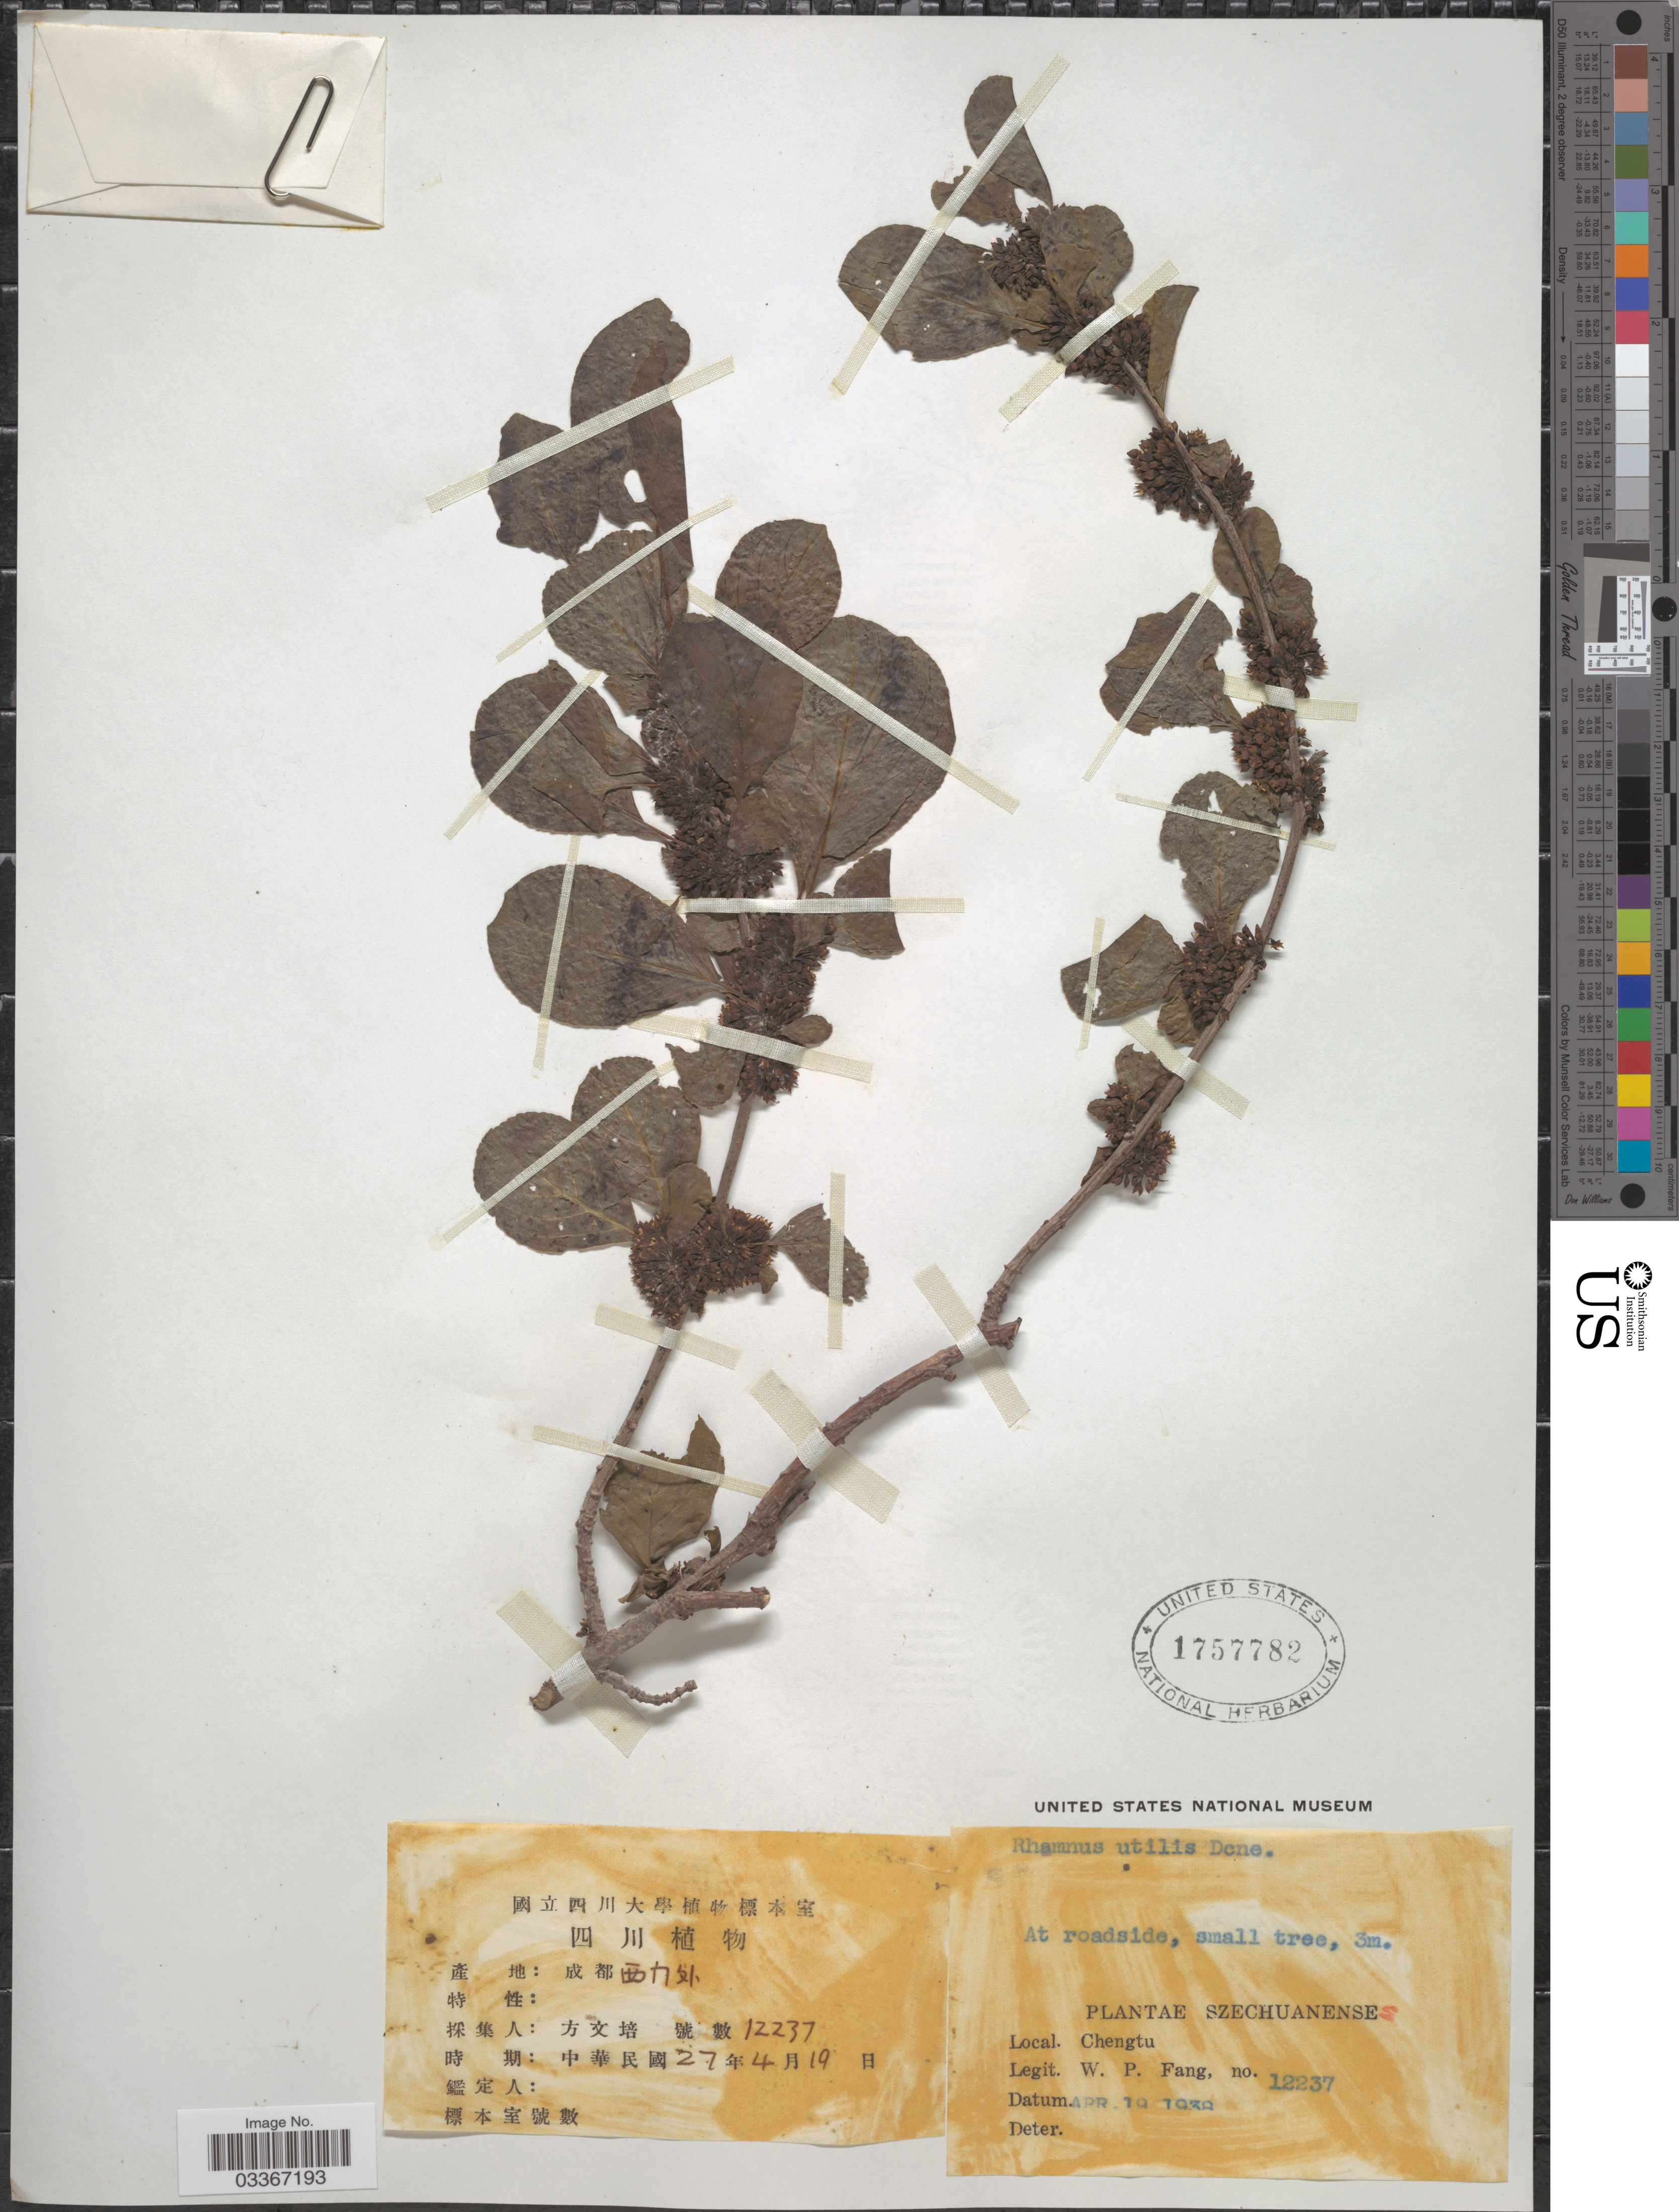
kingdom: Plantae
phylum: Tracheophyta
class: Magnoliopsida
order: Rosales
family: Rhamnaceae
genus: Rhamnus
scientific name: Rhamnus utilis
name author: Decne.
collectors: W. P. Fang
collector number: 12237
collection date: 1938-04-19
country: China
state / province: Sichuan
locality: Szechuanenses. Chengtu.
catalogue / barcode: US 1757782